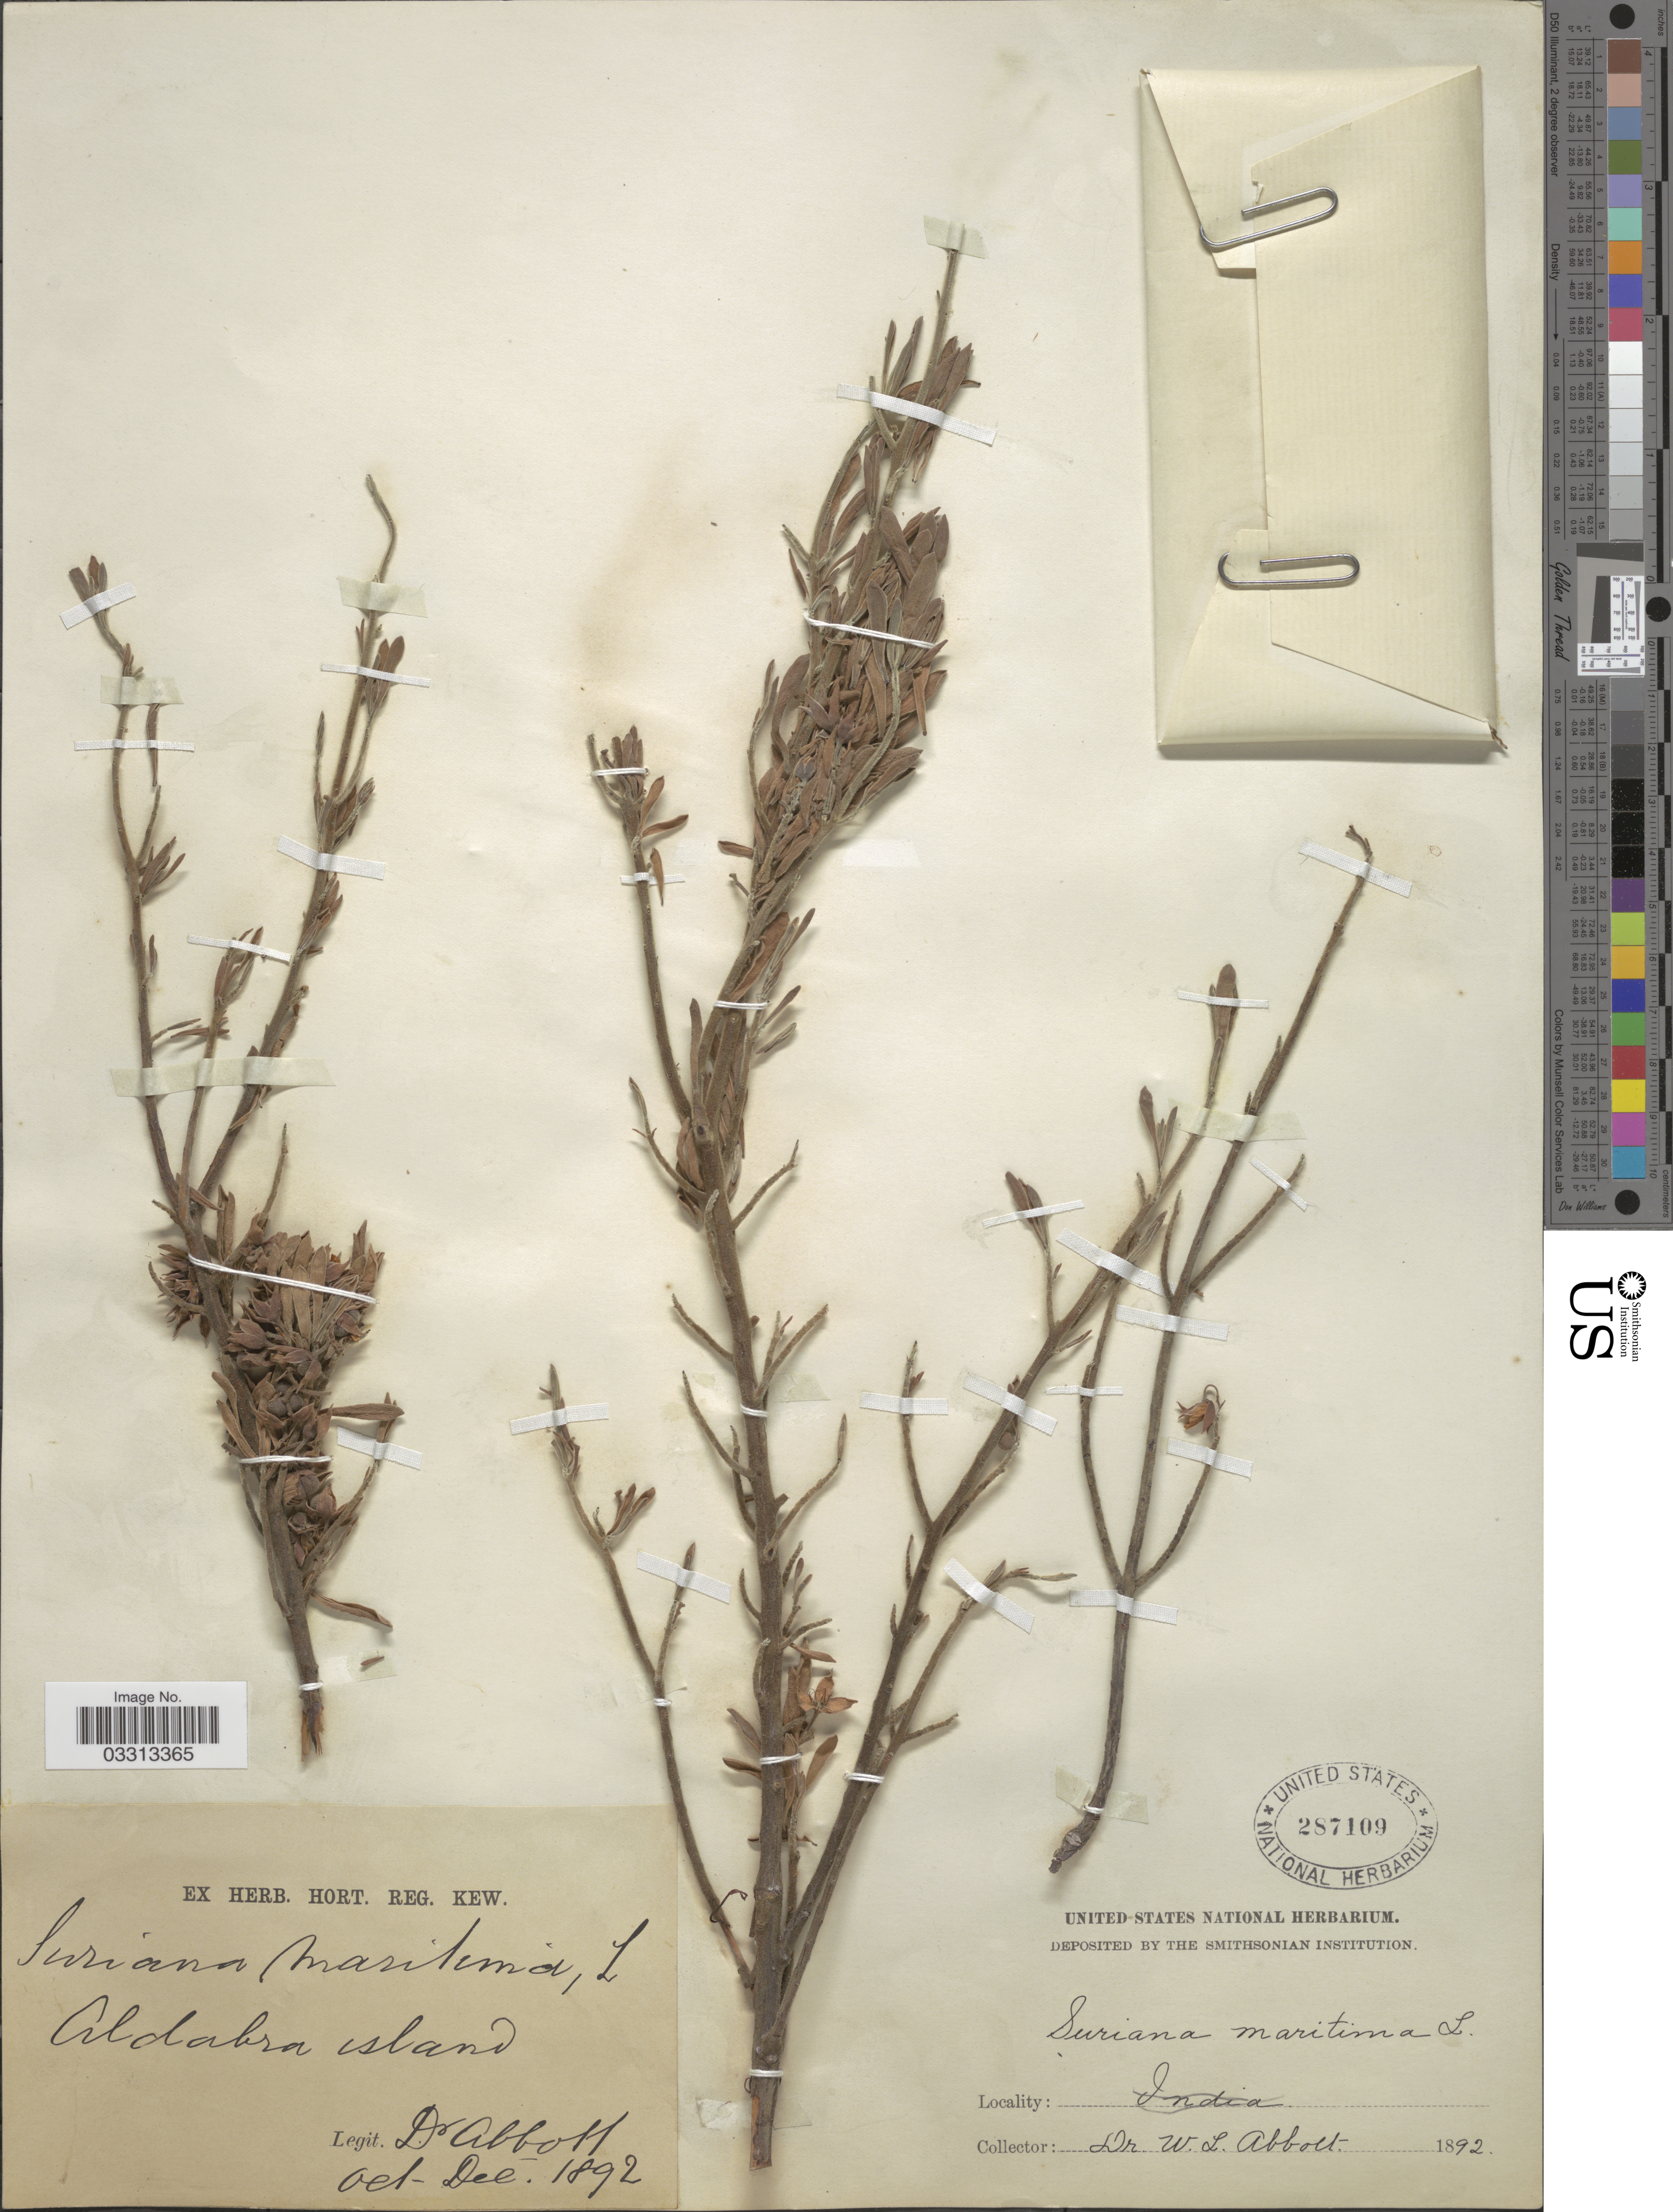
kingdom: Plantae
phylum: Tracheophyta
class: Magnoliopsida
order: Fabales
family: Surianaceae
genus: Suriana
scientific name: Suriana maritima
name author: L.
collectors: W. L. Abbott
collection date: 1892-10/1892-12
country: Seychelles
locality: Aldabra Island.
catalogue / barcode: US 287109